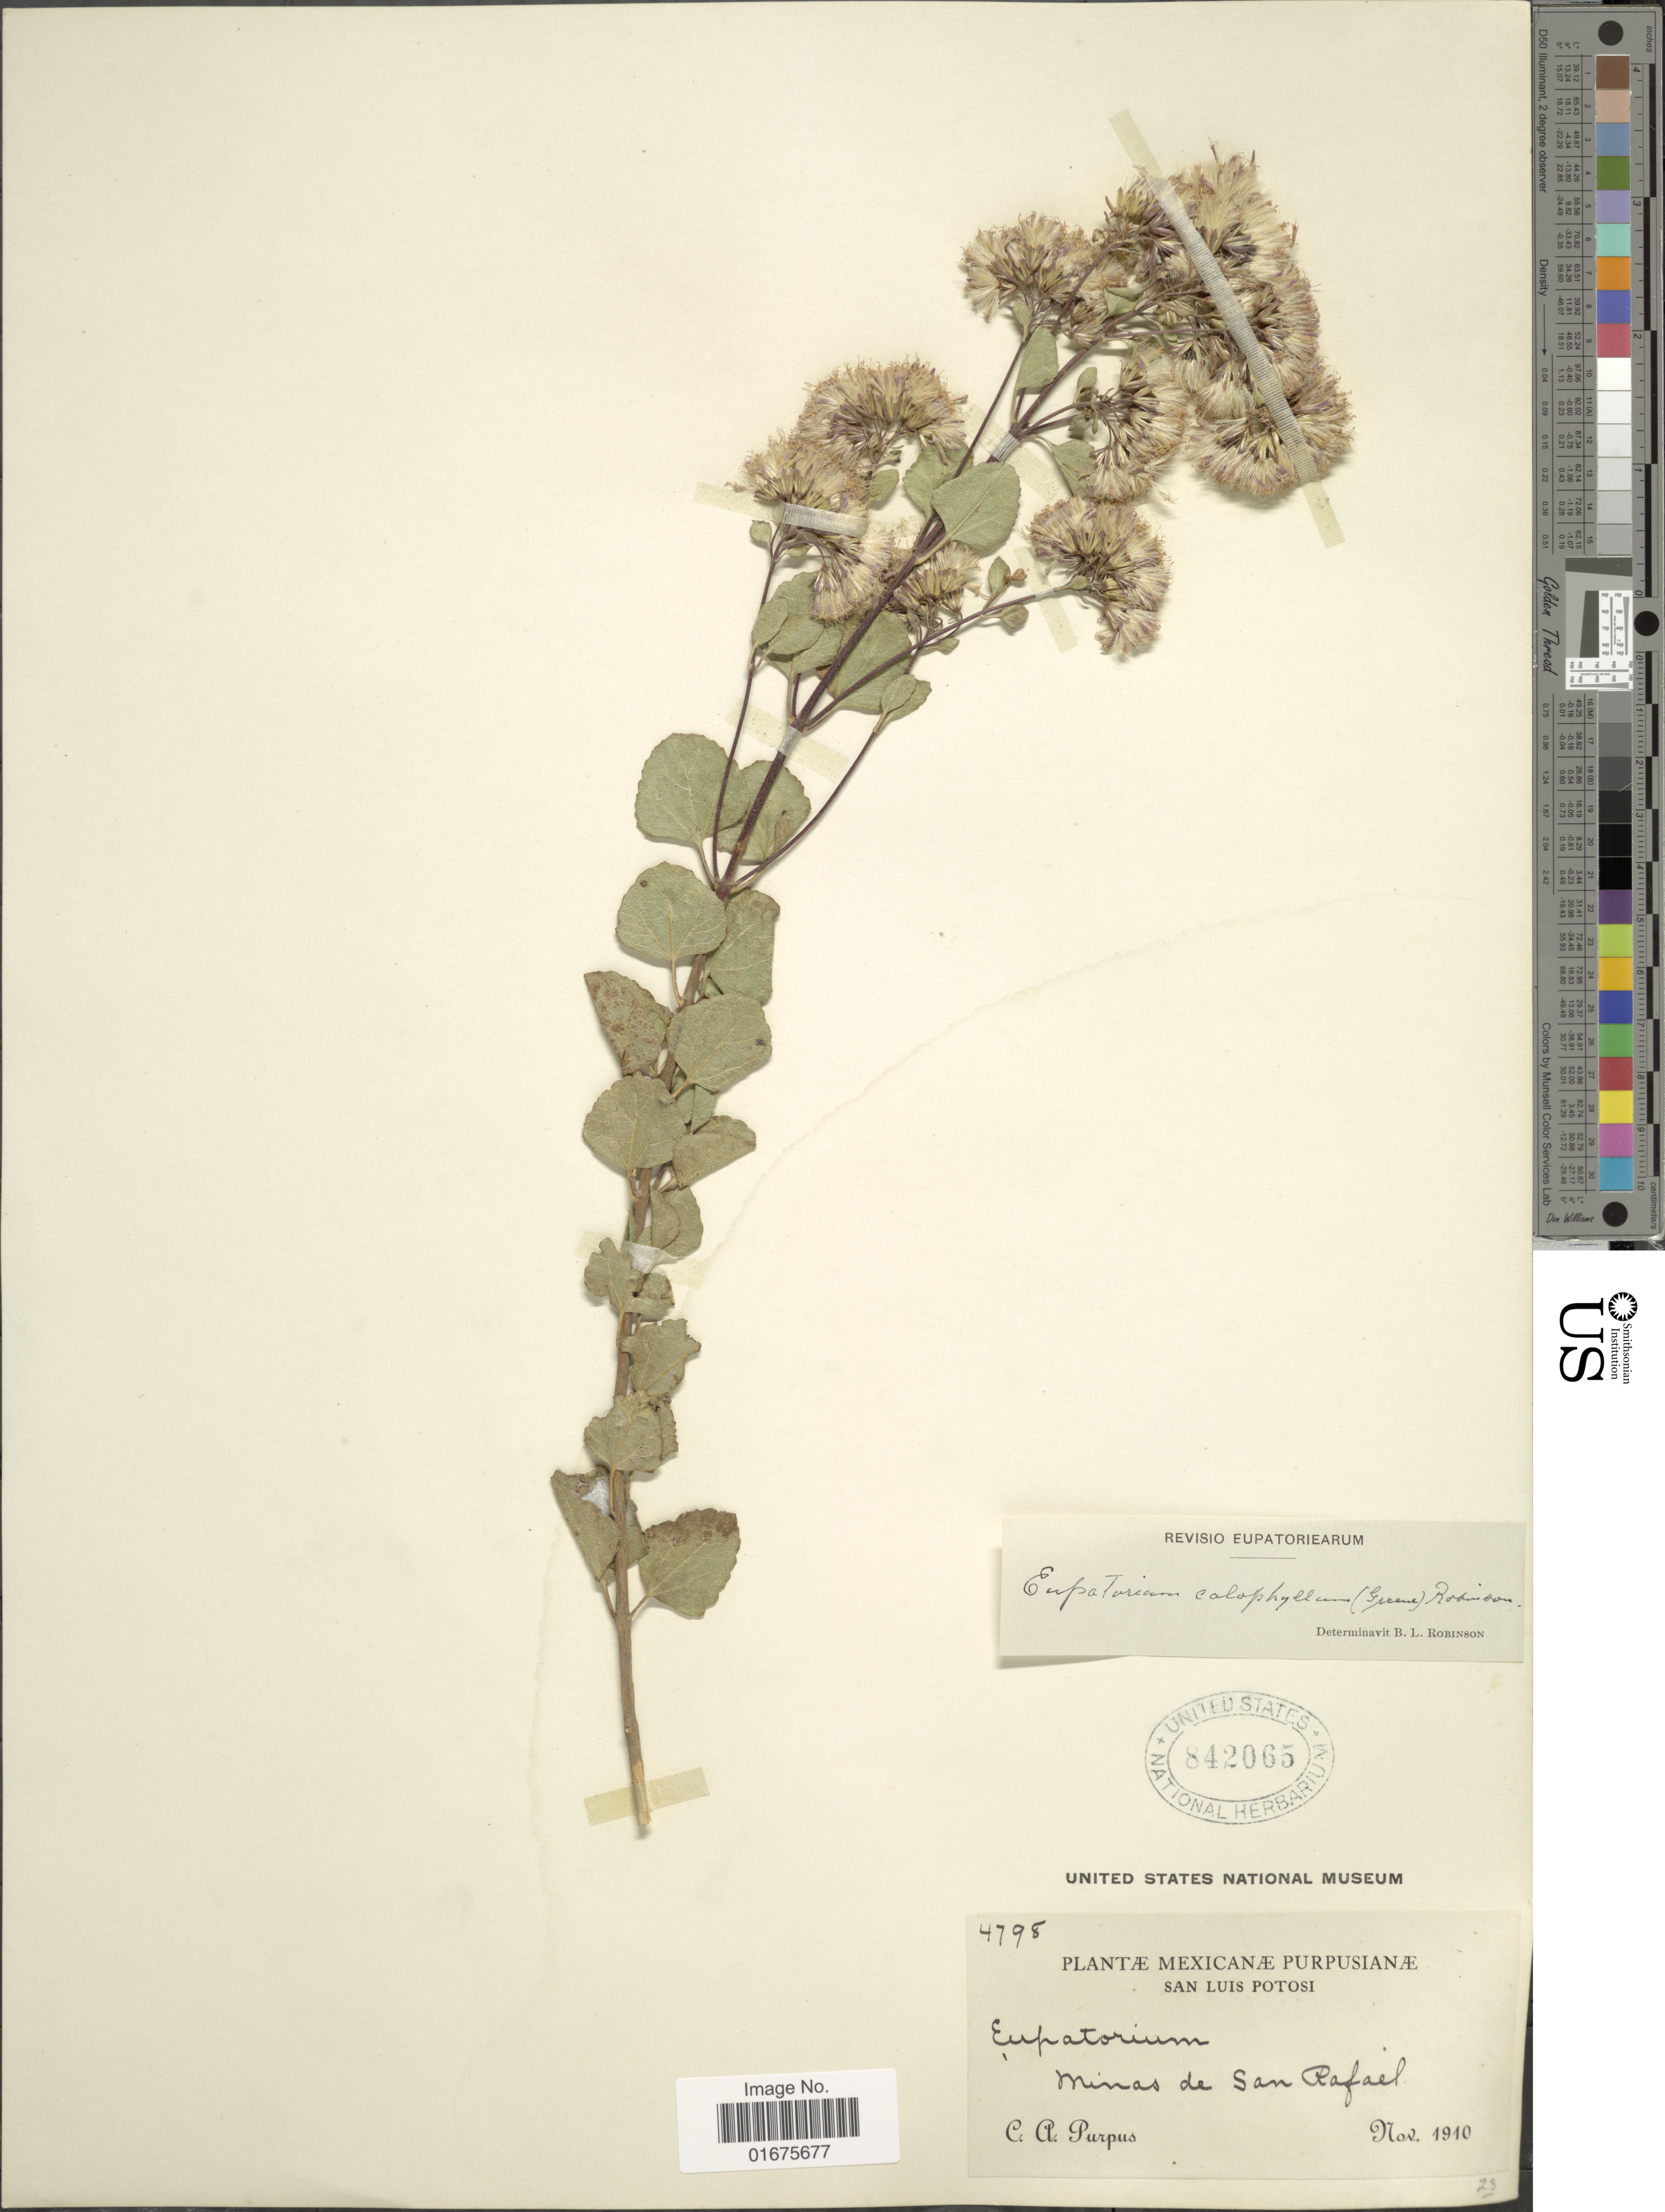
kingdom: Plantae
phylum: Tracheophyta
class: Magnoliopsida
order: Asterales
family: Asteraceae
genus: Ageratina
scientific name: Ageratina calophylla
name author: (B.L. Rob.) R.M. King & H. Rob.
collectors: C. A. Purpus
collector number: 4798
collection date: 1910-11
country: Mexico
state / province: San Luis Potosí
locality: Minas de San Rafael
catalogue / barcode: US 842065